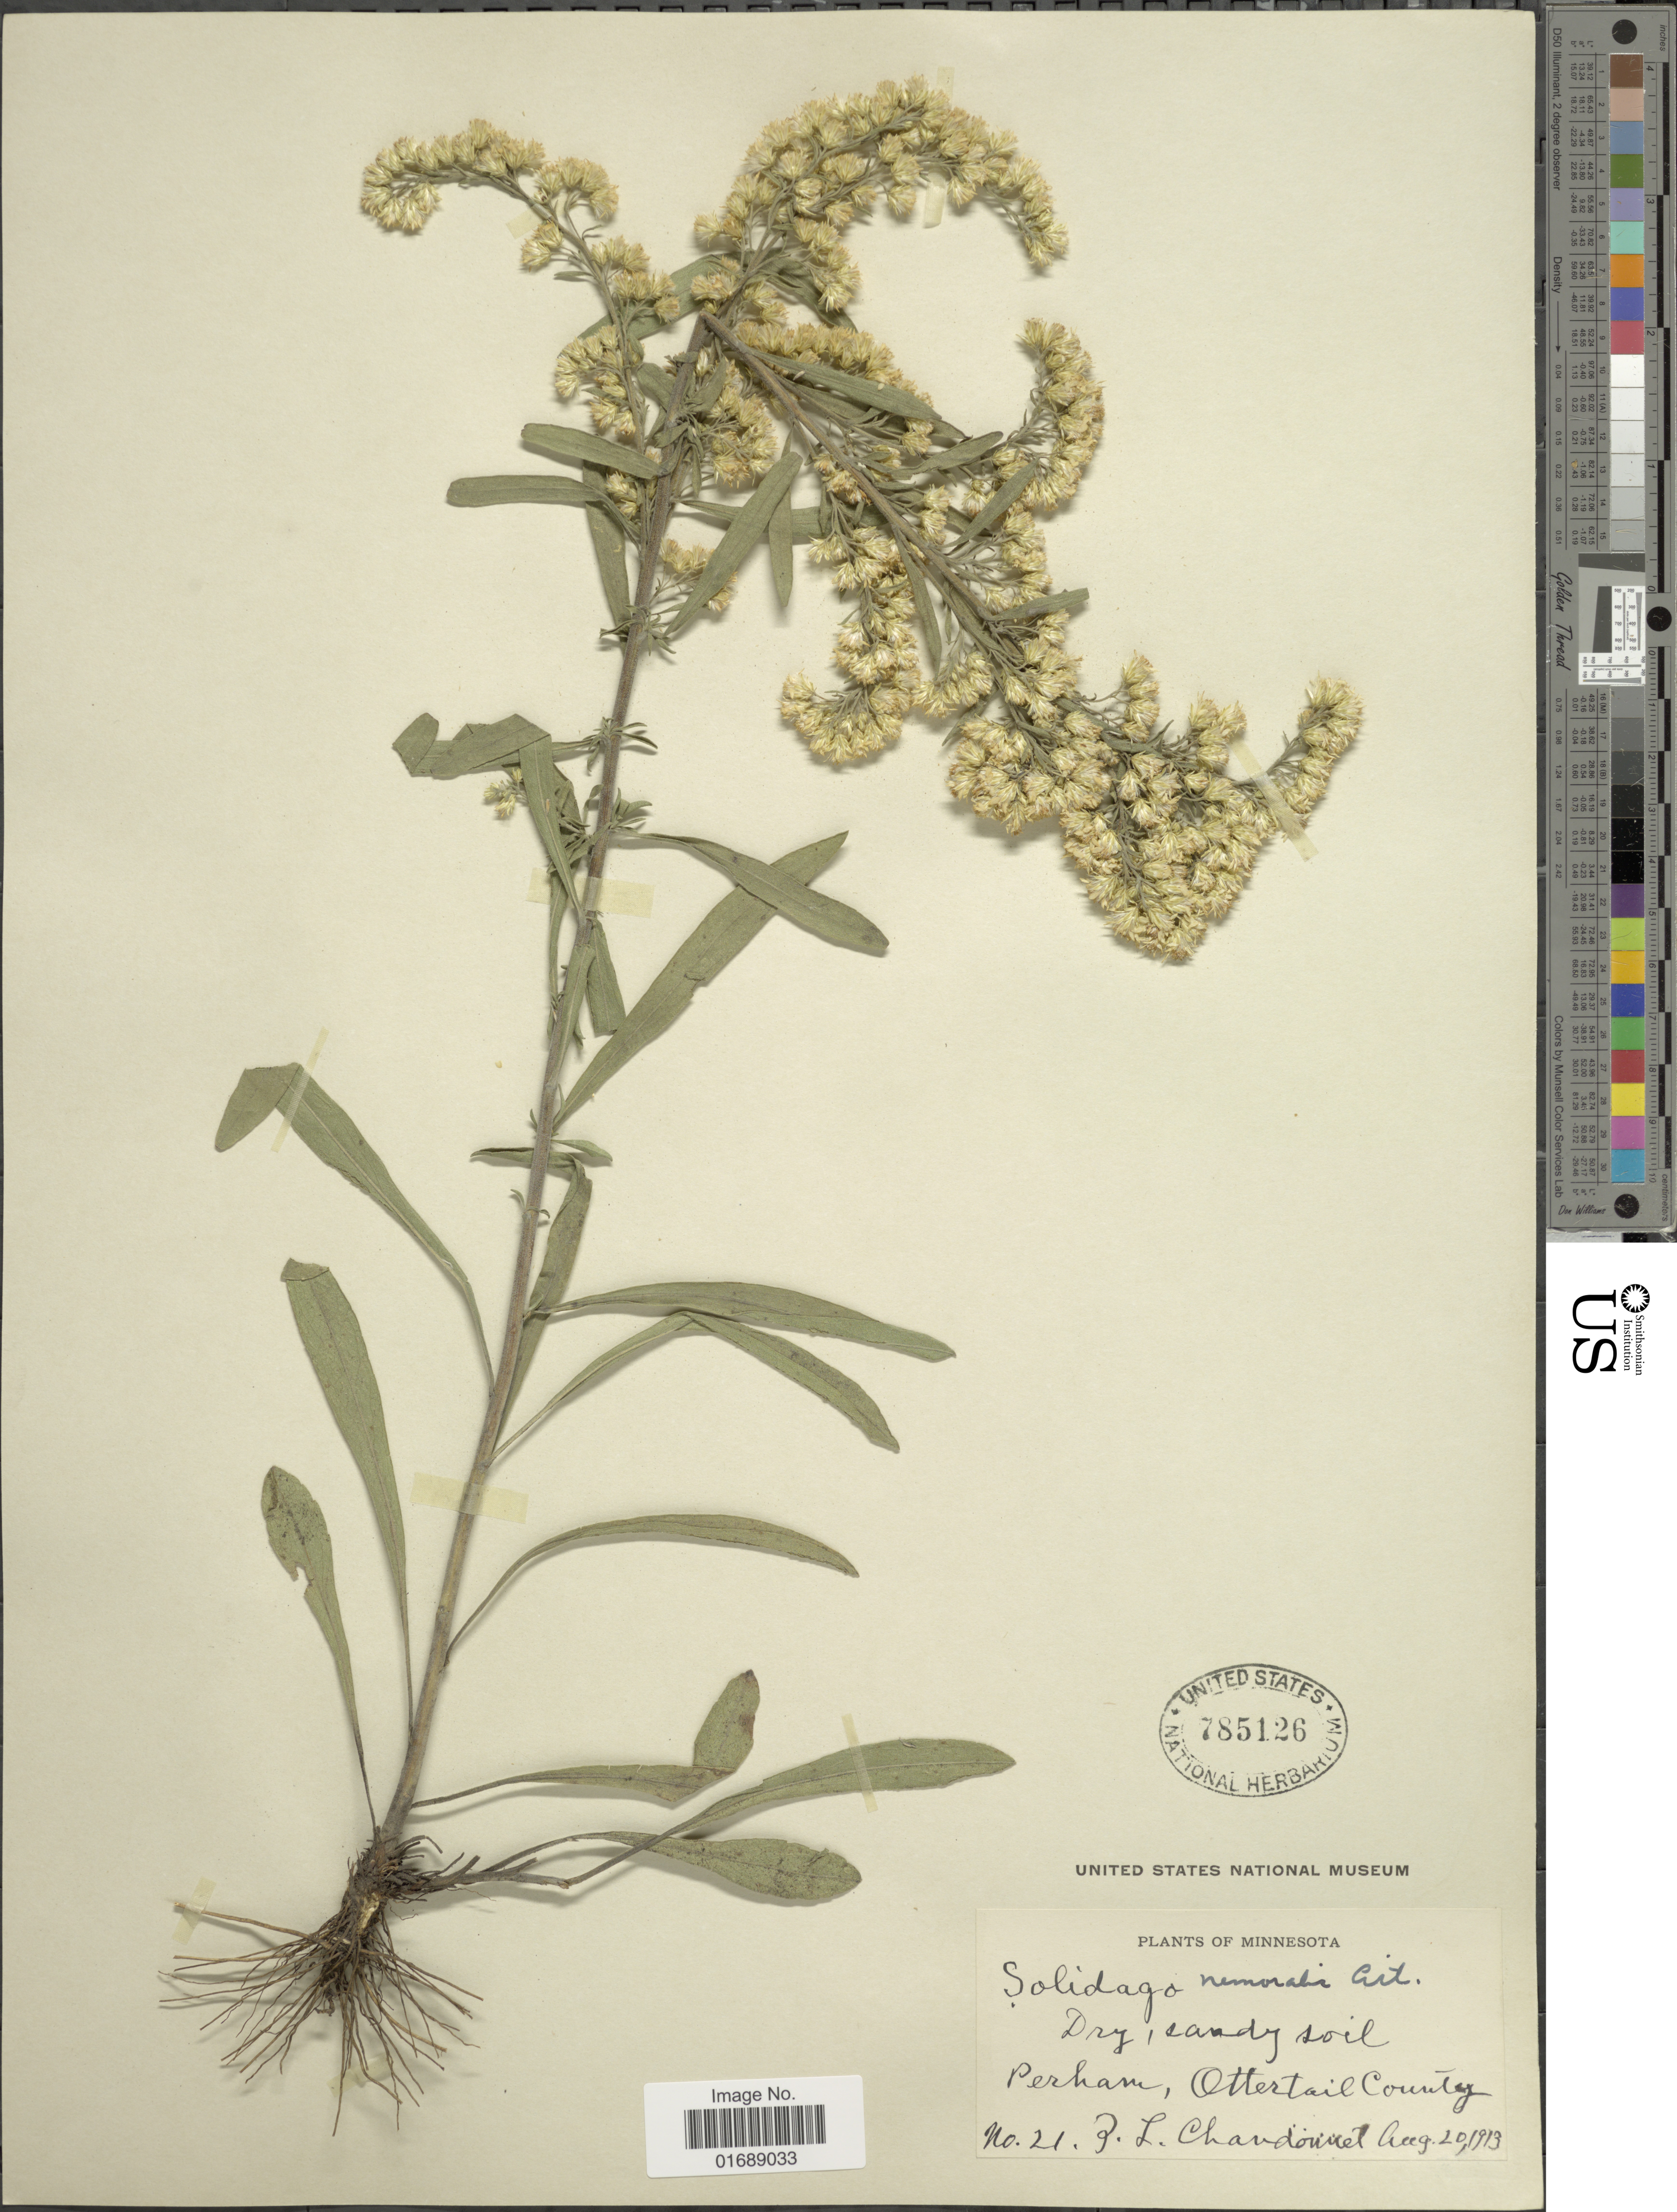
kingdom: Plantae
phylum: Tracheophyta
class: Magnoliopsida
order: Asterales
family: Asteraceae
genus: Solidago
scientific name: Solidago nemoralis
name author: Aiton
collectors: Z. Chandonnet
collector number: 21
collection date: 1913-08-20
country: United States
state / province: Minnesota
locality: Perham, Ottertail County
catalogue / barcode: US 785126